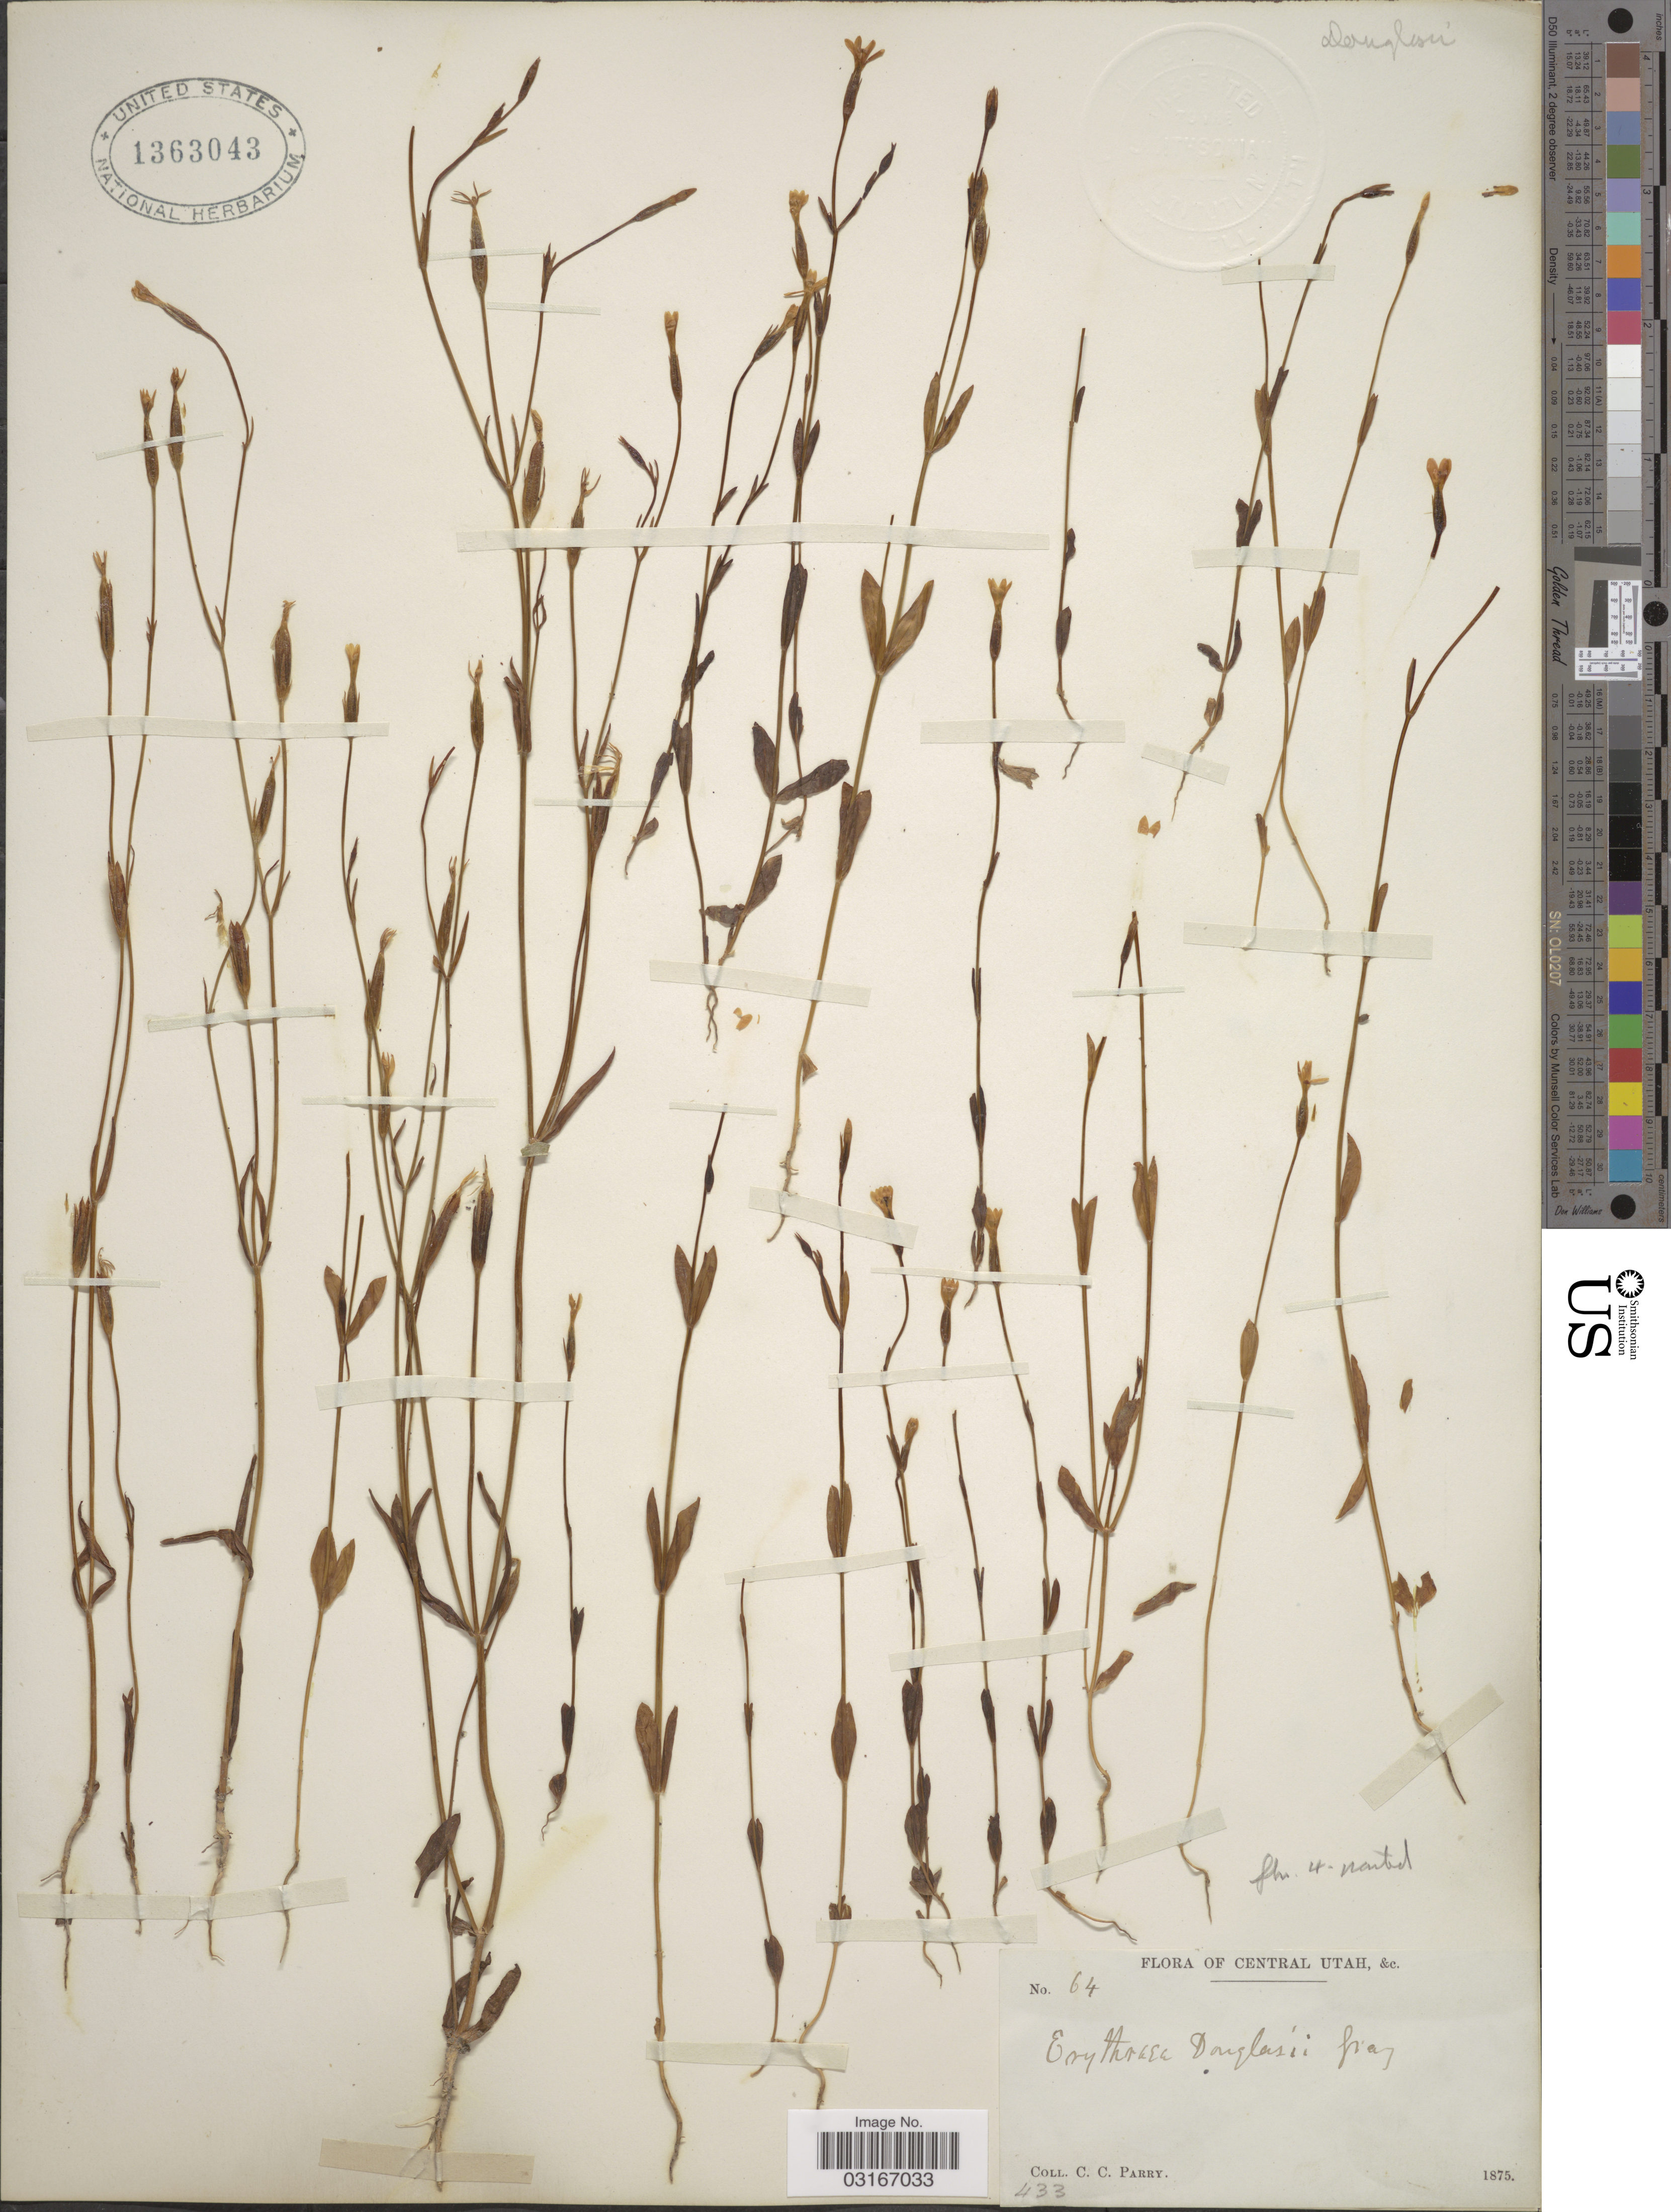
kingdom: Plantae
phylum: Tracheophyta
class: Magnoliopsida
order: Gentianales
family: Gentianaceae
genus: Centaurium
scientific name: Centaurium exaltatum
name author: (Griseb.) W. Wight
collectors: C. C. Parry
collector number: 64/433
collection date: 1875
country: United States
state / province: Utah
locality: Central Utah, &c.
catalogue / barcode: US 1363043